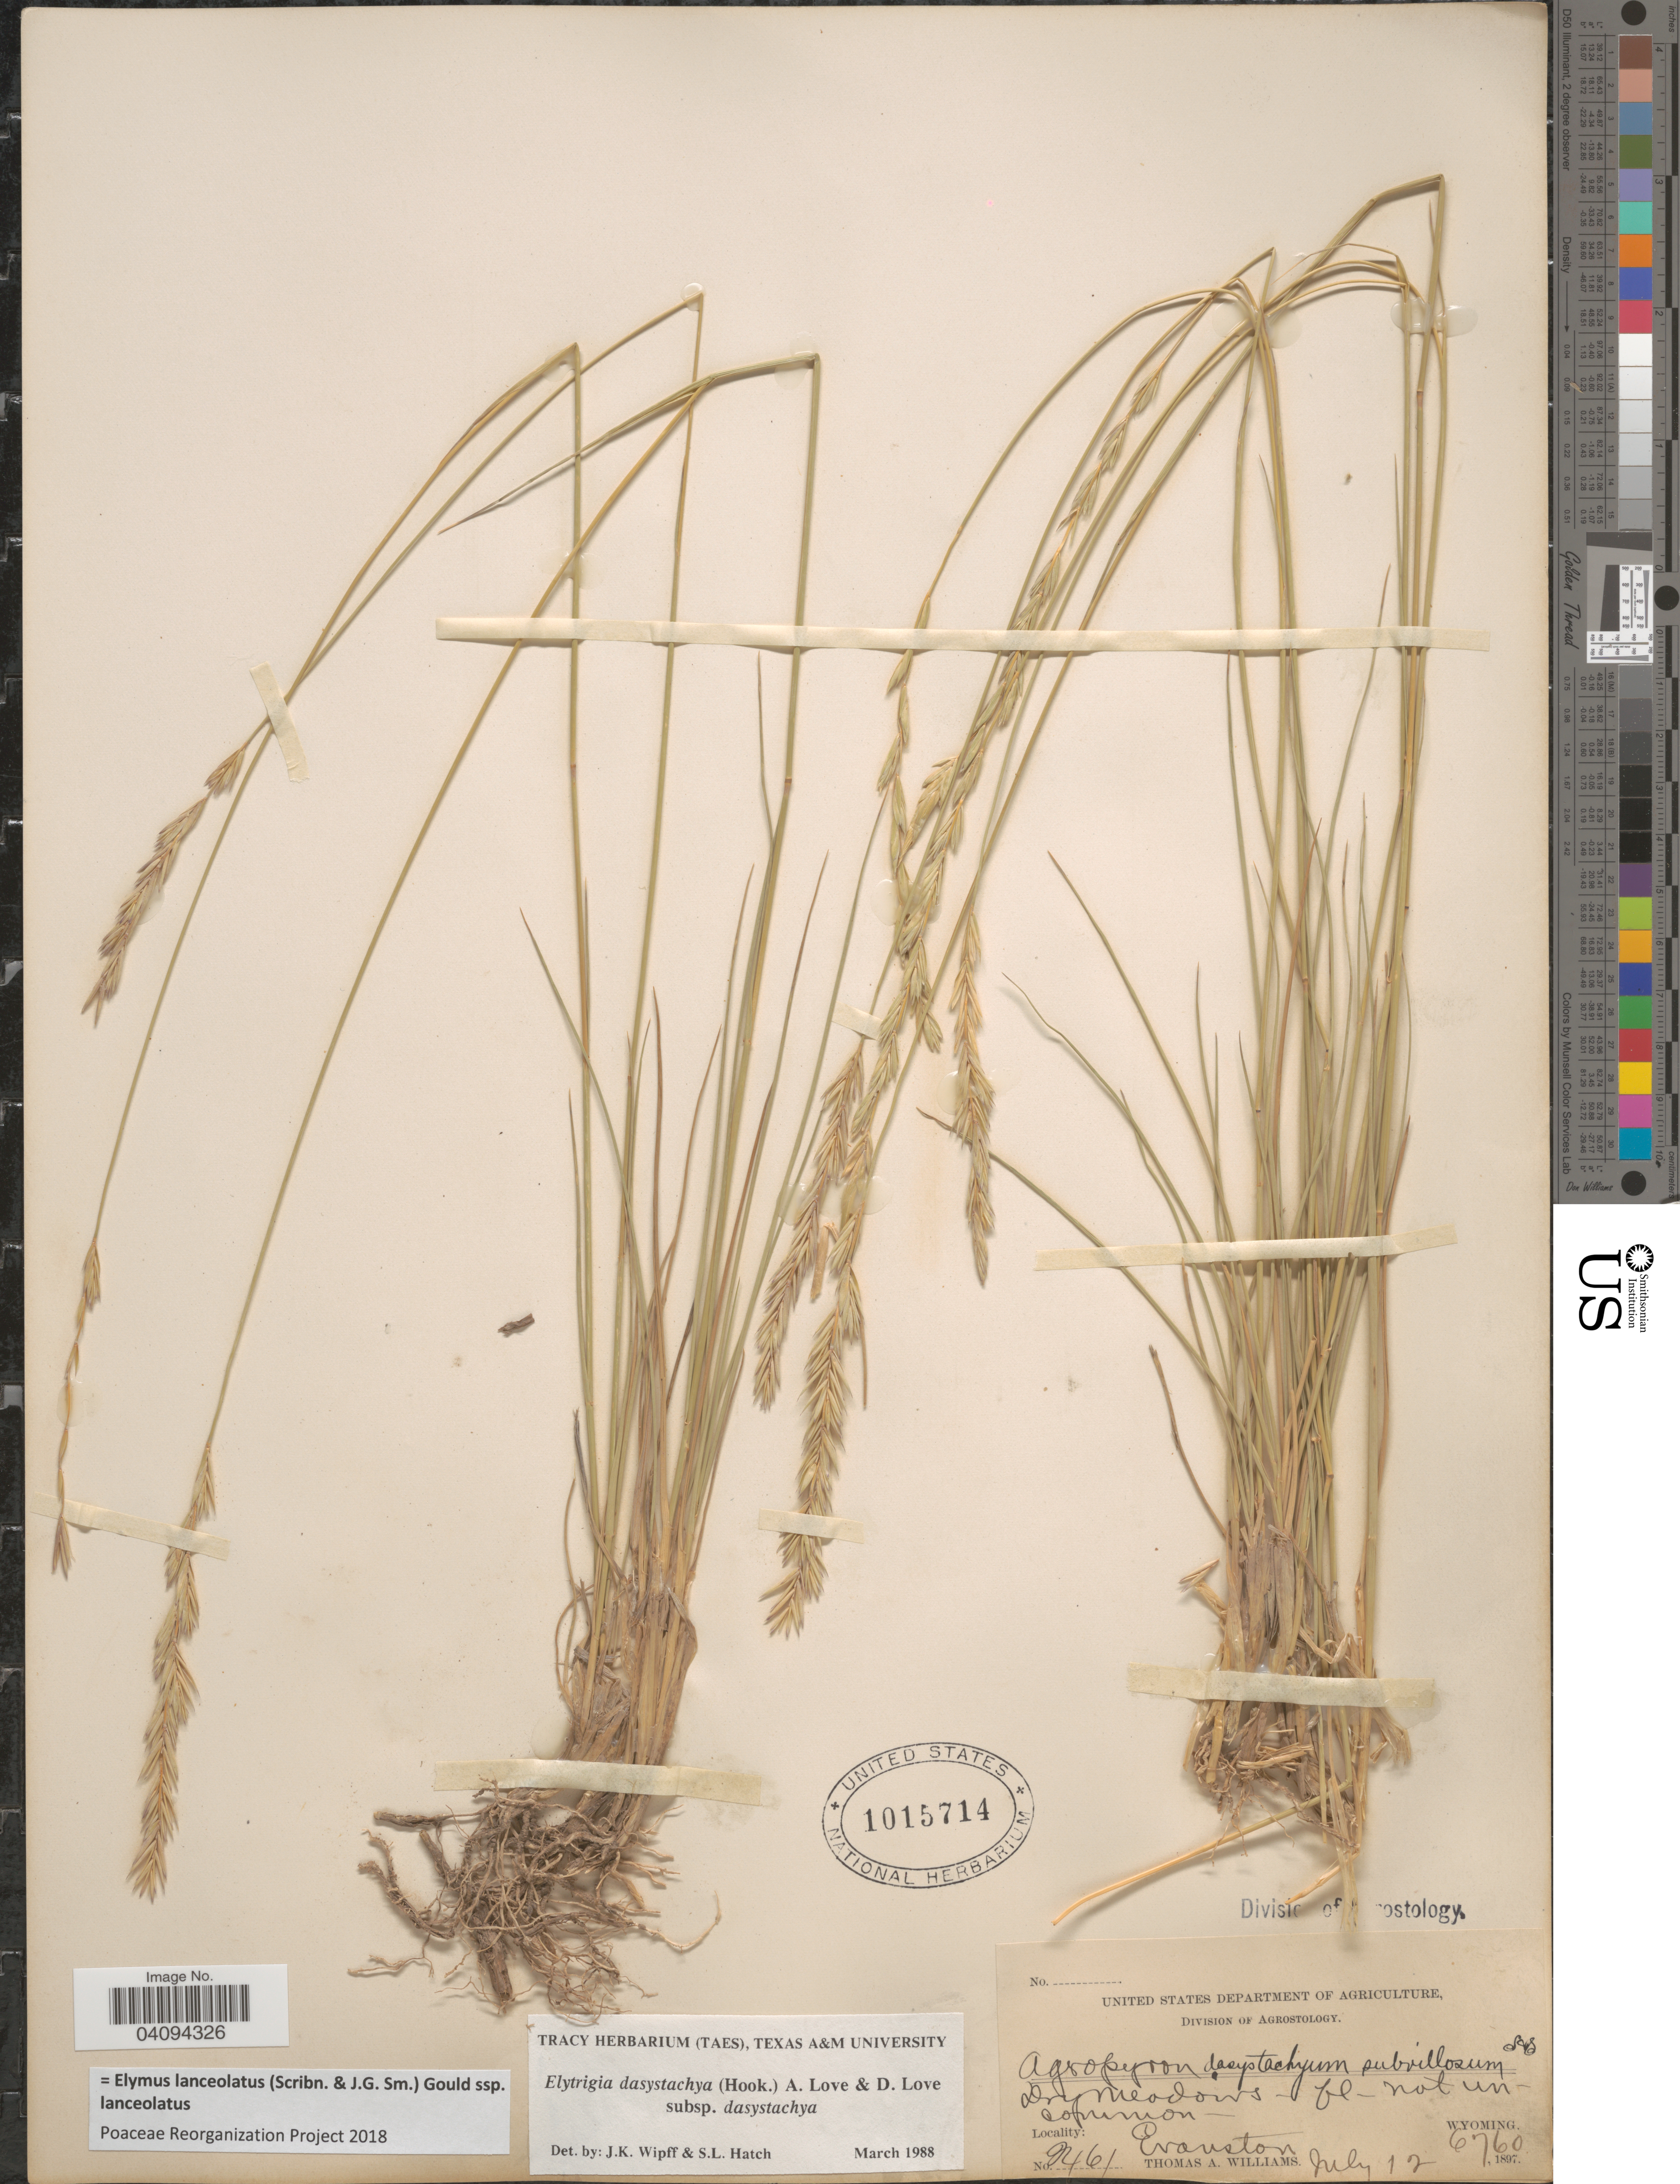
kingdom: Plantae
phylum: Tracheophyta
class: Liliopsida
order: Poales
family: Poaceae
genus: Elymus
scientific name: Elymus lanceolatus subsp. lanceolatus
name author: (Scribn. & J.G. Sm.) Gould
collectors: T. A. Williams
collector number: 2461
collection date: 1897-07-12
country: United States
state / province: Wyoming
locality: Dry meadows. Evanston.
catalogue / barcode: US 1015714